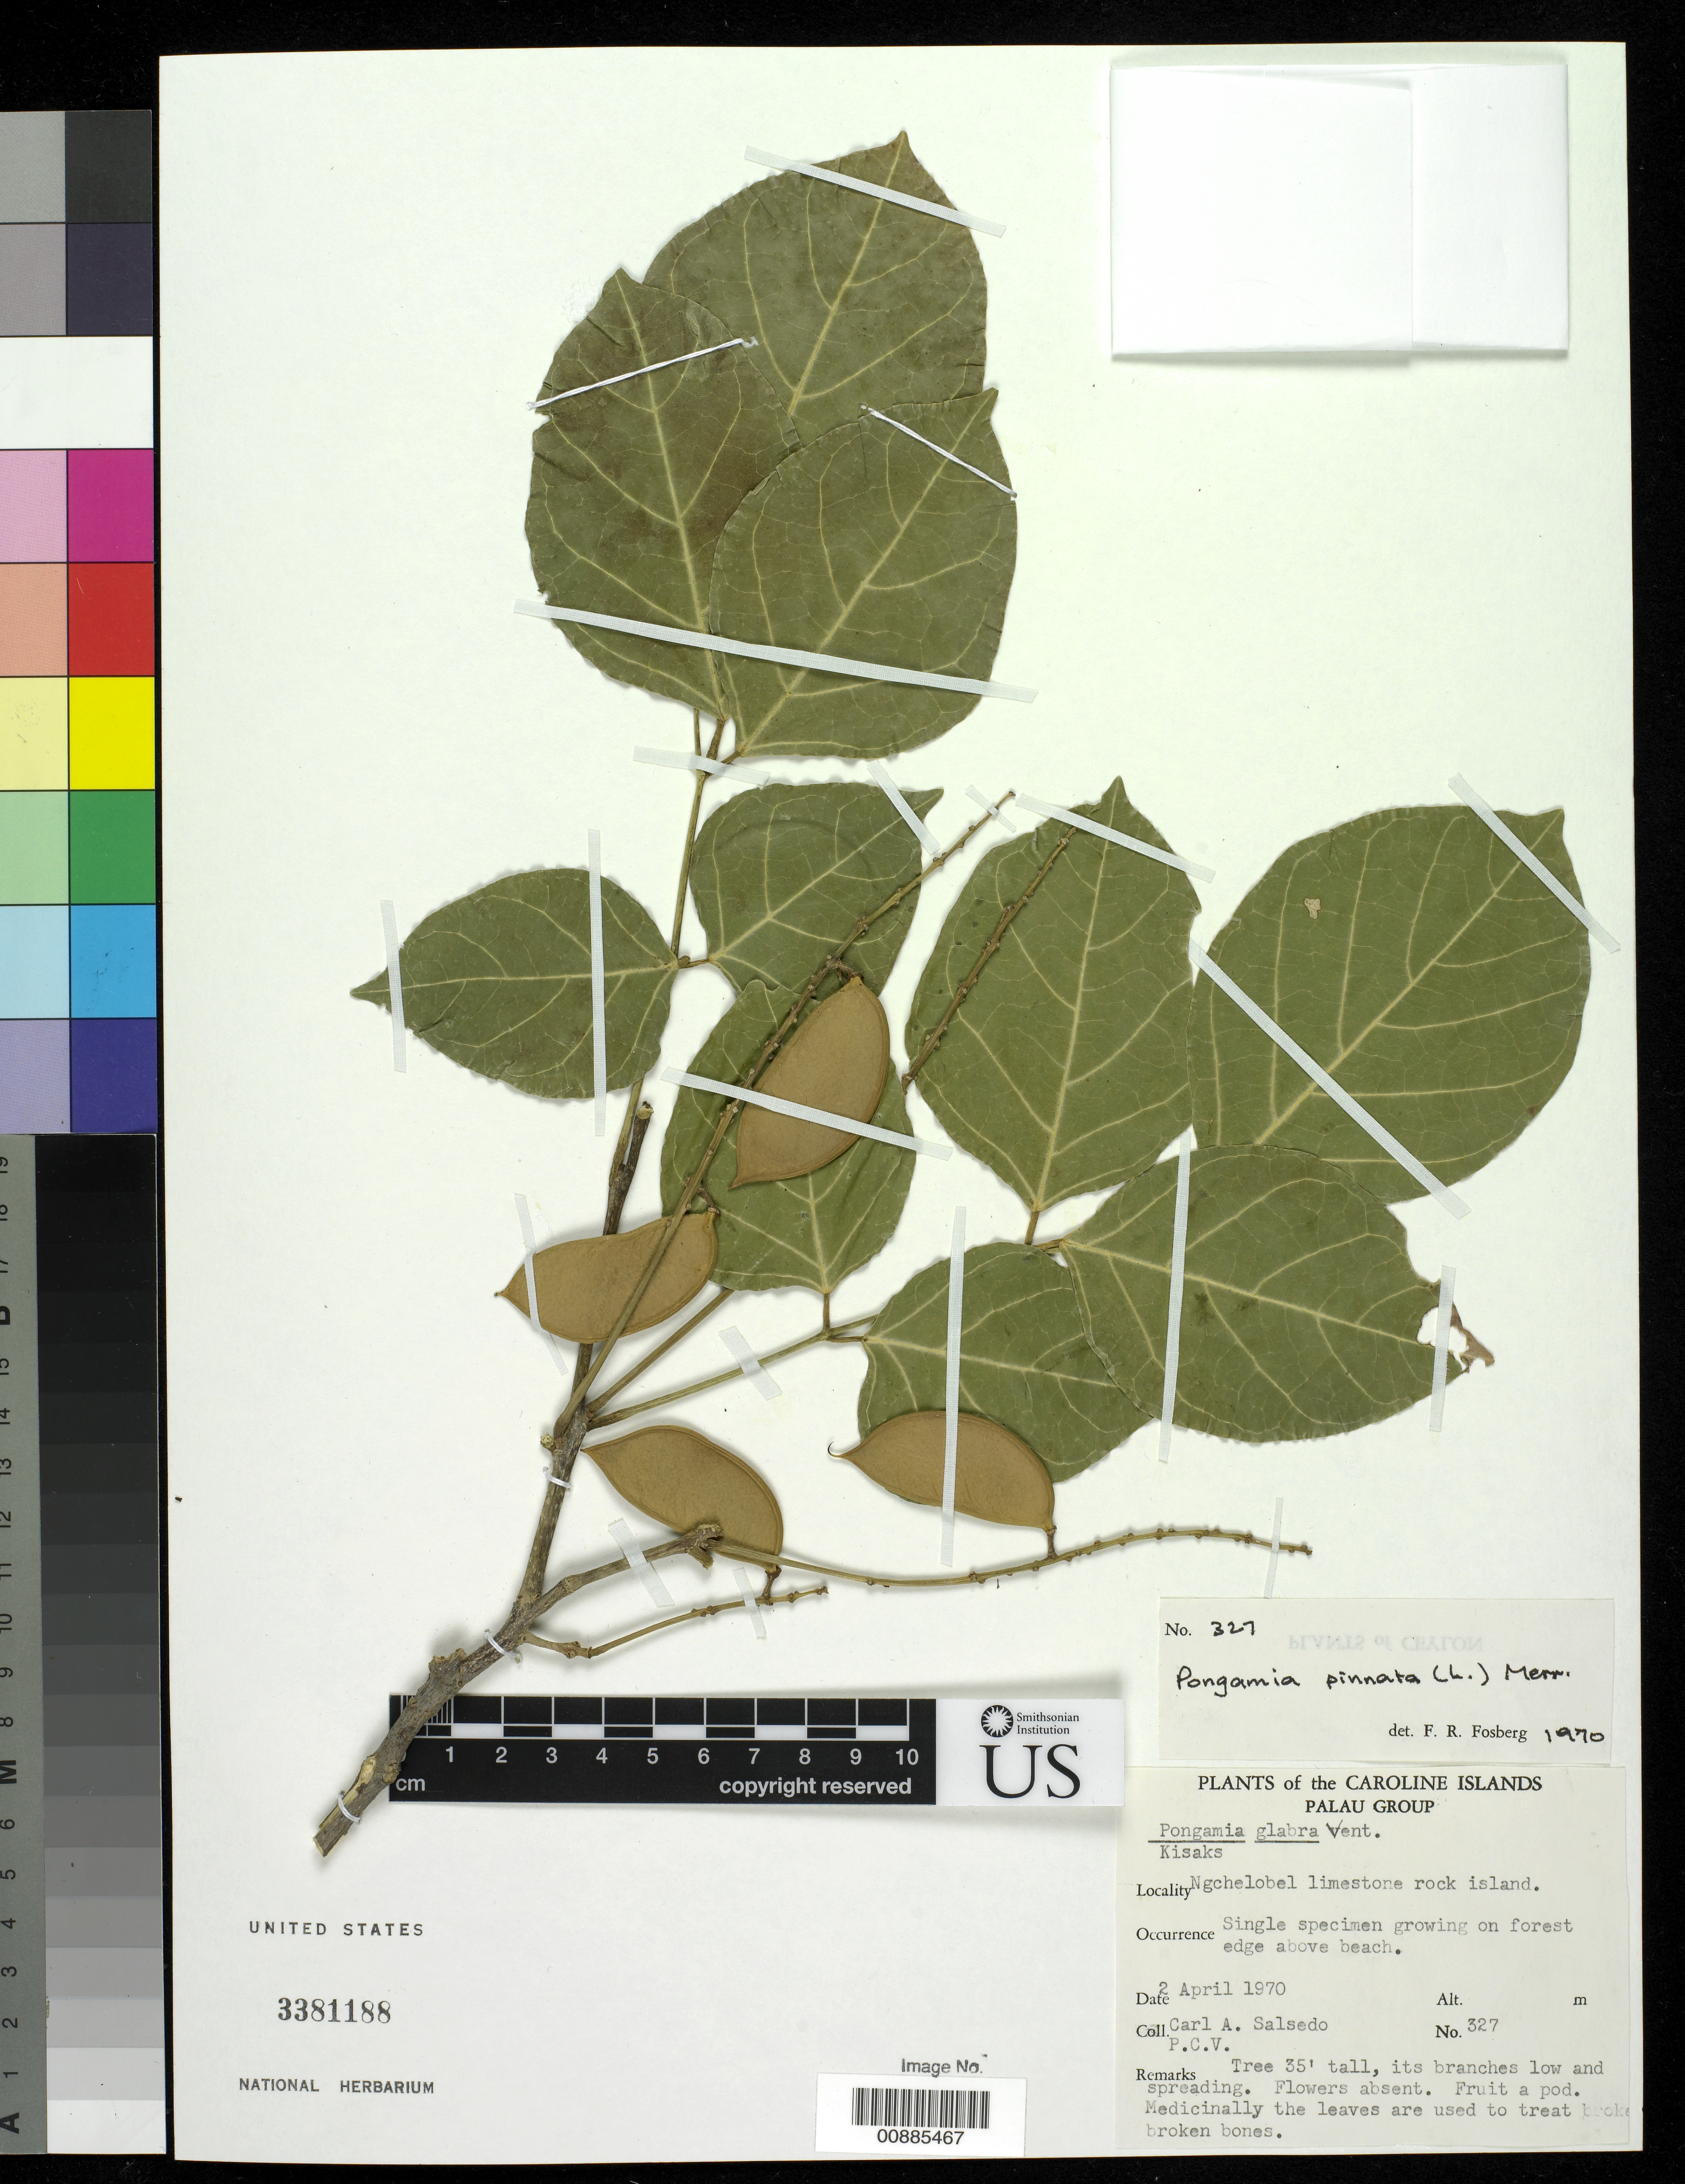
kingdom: Plantae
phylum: Tracheophyta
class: Magnoliopsida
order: Fabales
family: Fabaceae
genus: Millettia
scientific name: Millettia pinnata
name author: (L.) Panigrahi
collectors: C.A. Salsedo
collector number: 327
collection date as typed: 02 Apr 1970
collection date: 1970-04-02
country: Palau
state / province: Koror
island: Ngchelobel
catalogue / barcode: US 3381188